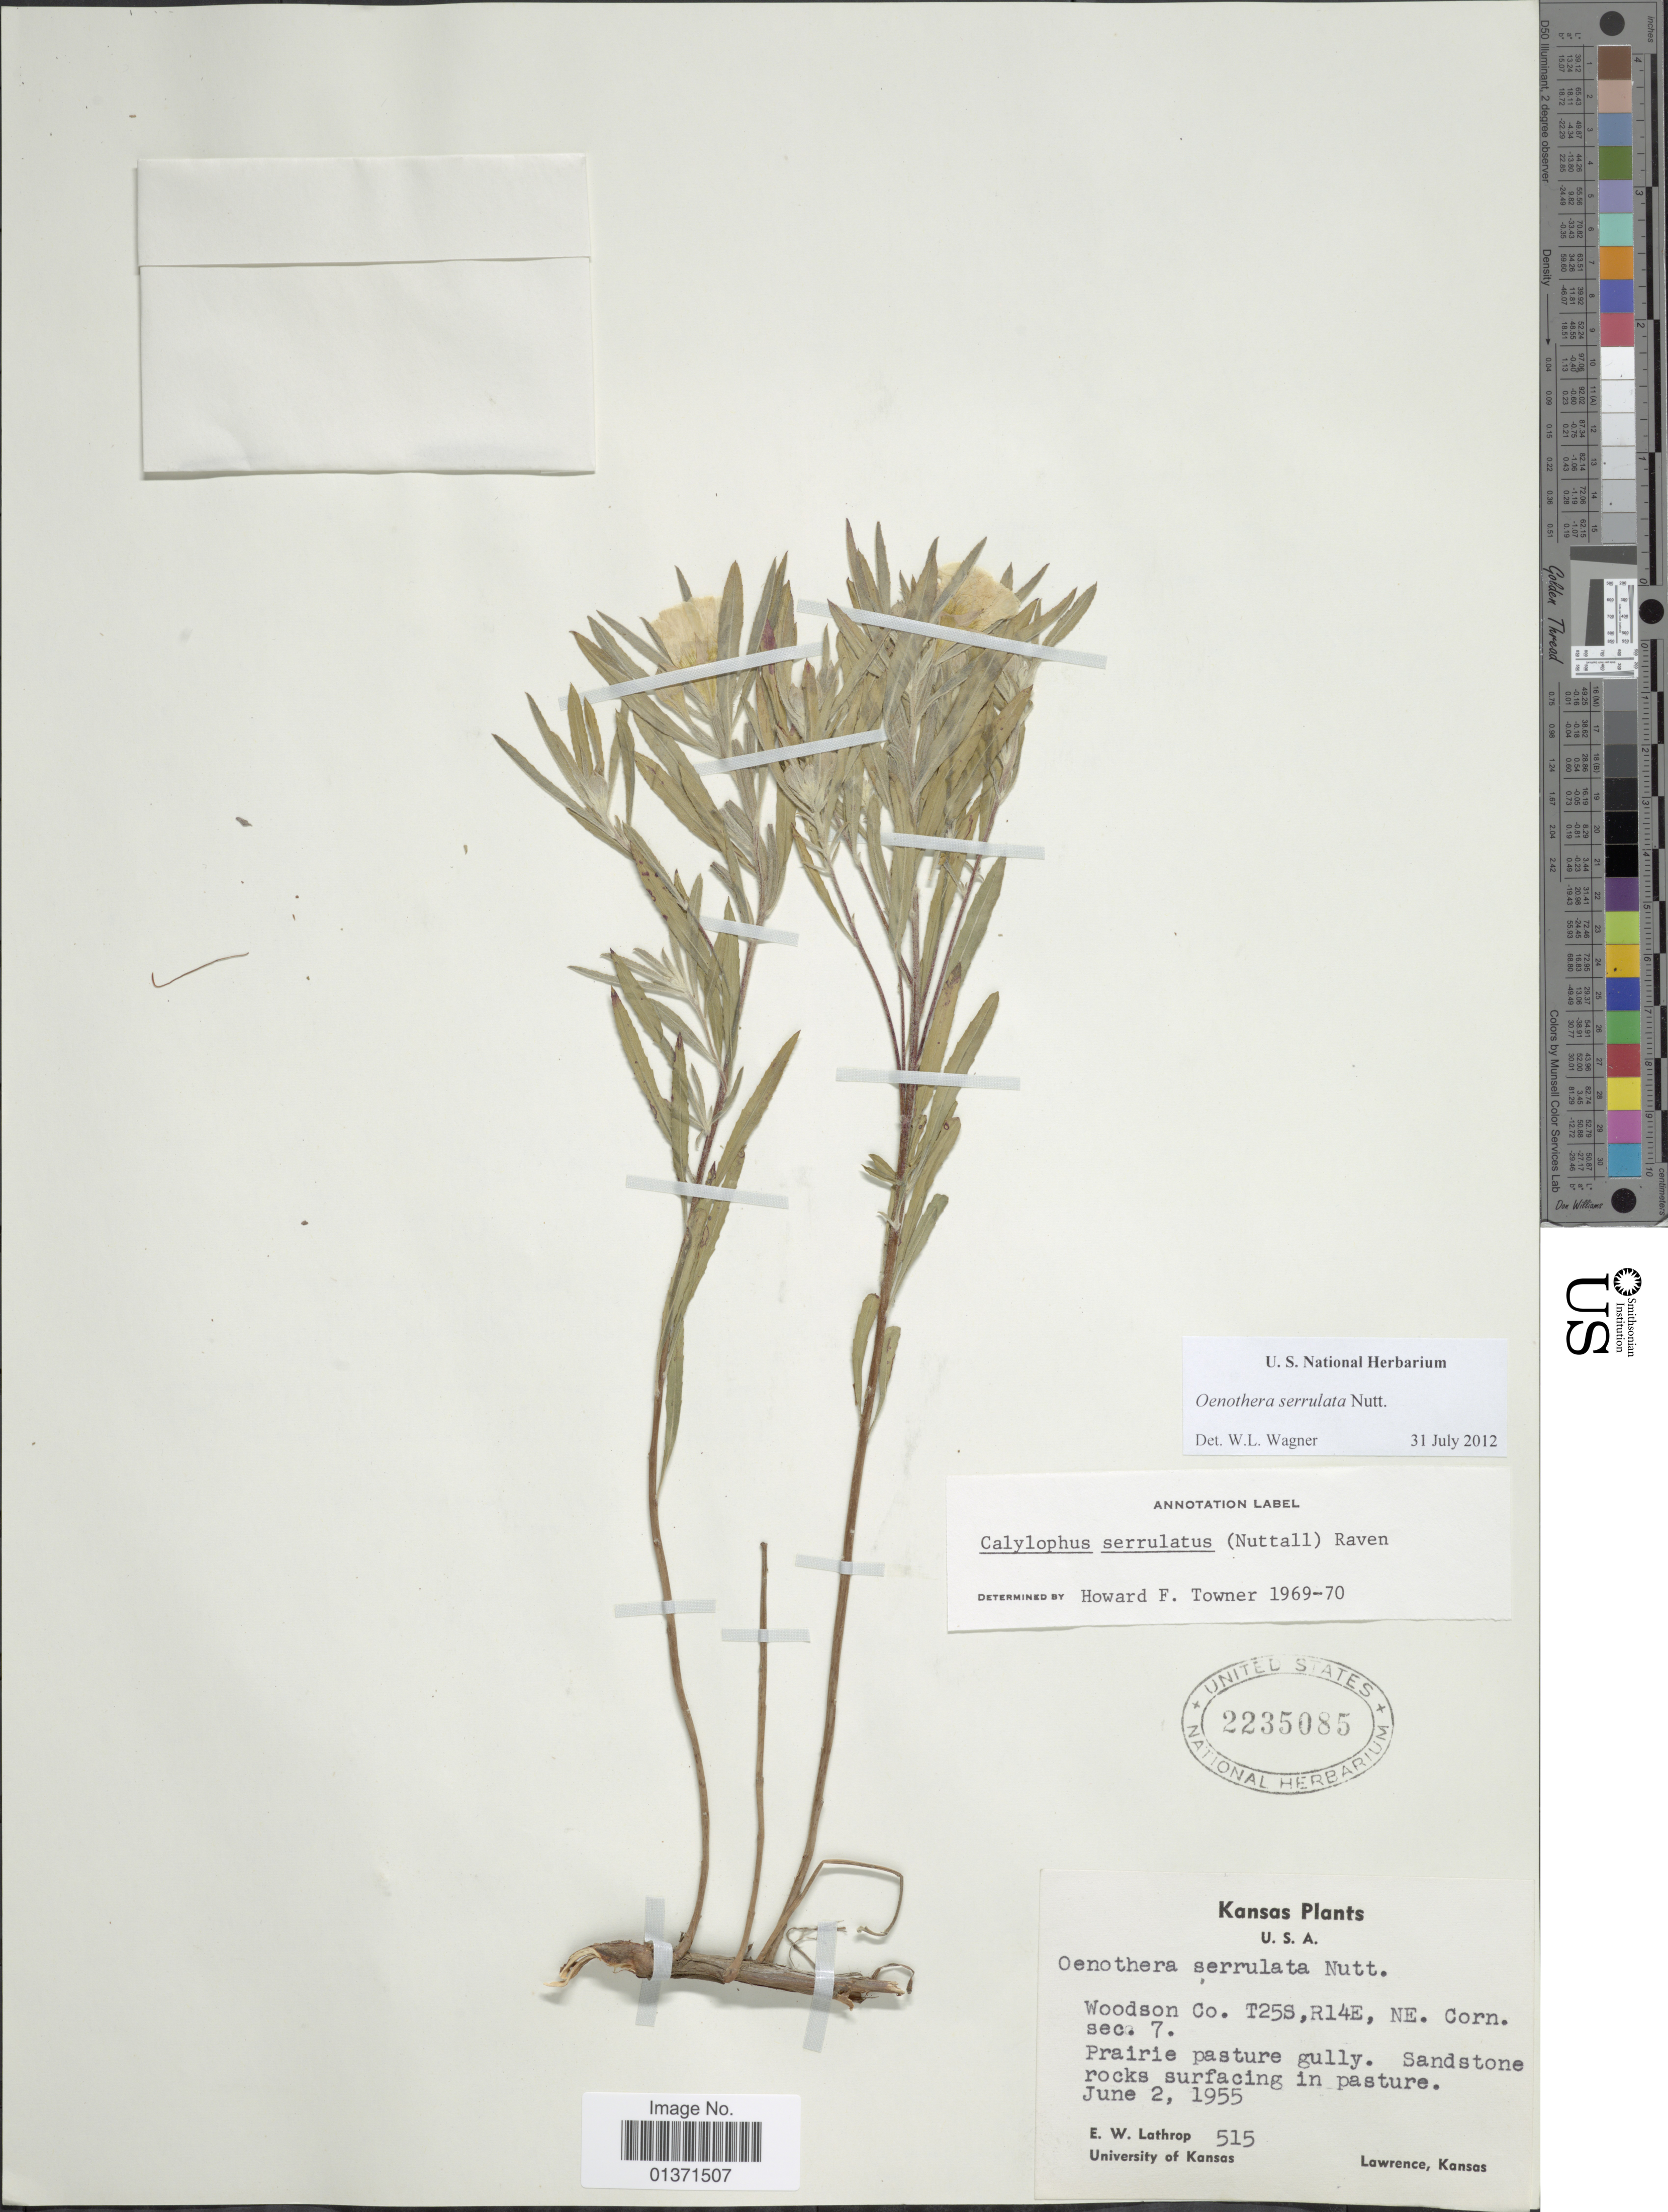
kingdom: Plantae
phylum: Tracheophyta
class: Magnoliopsida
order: Myrtales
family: Onagraceae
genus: Oenothera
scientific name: Oenothera serrulata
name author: Nutt.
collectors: E. W. Lathrop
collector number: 515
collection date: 1955-06-02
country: United States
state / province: Kansas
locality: Woodson Co. T25S, R14E, NE. Corn sec. 7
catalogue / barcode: US 2235085